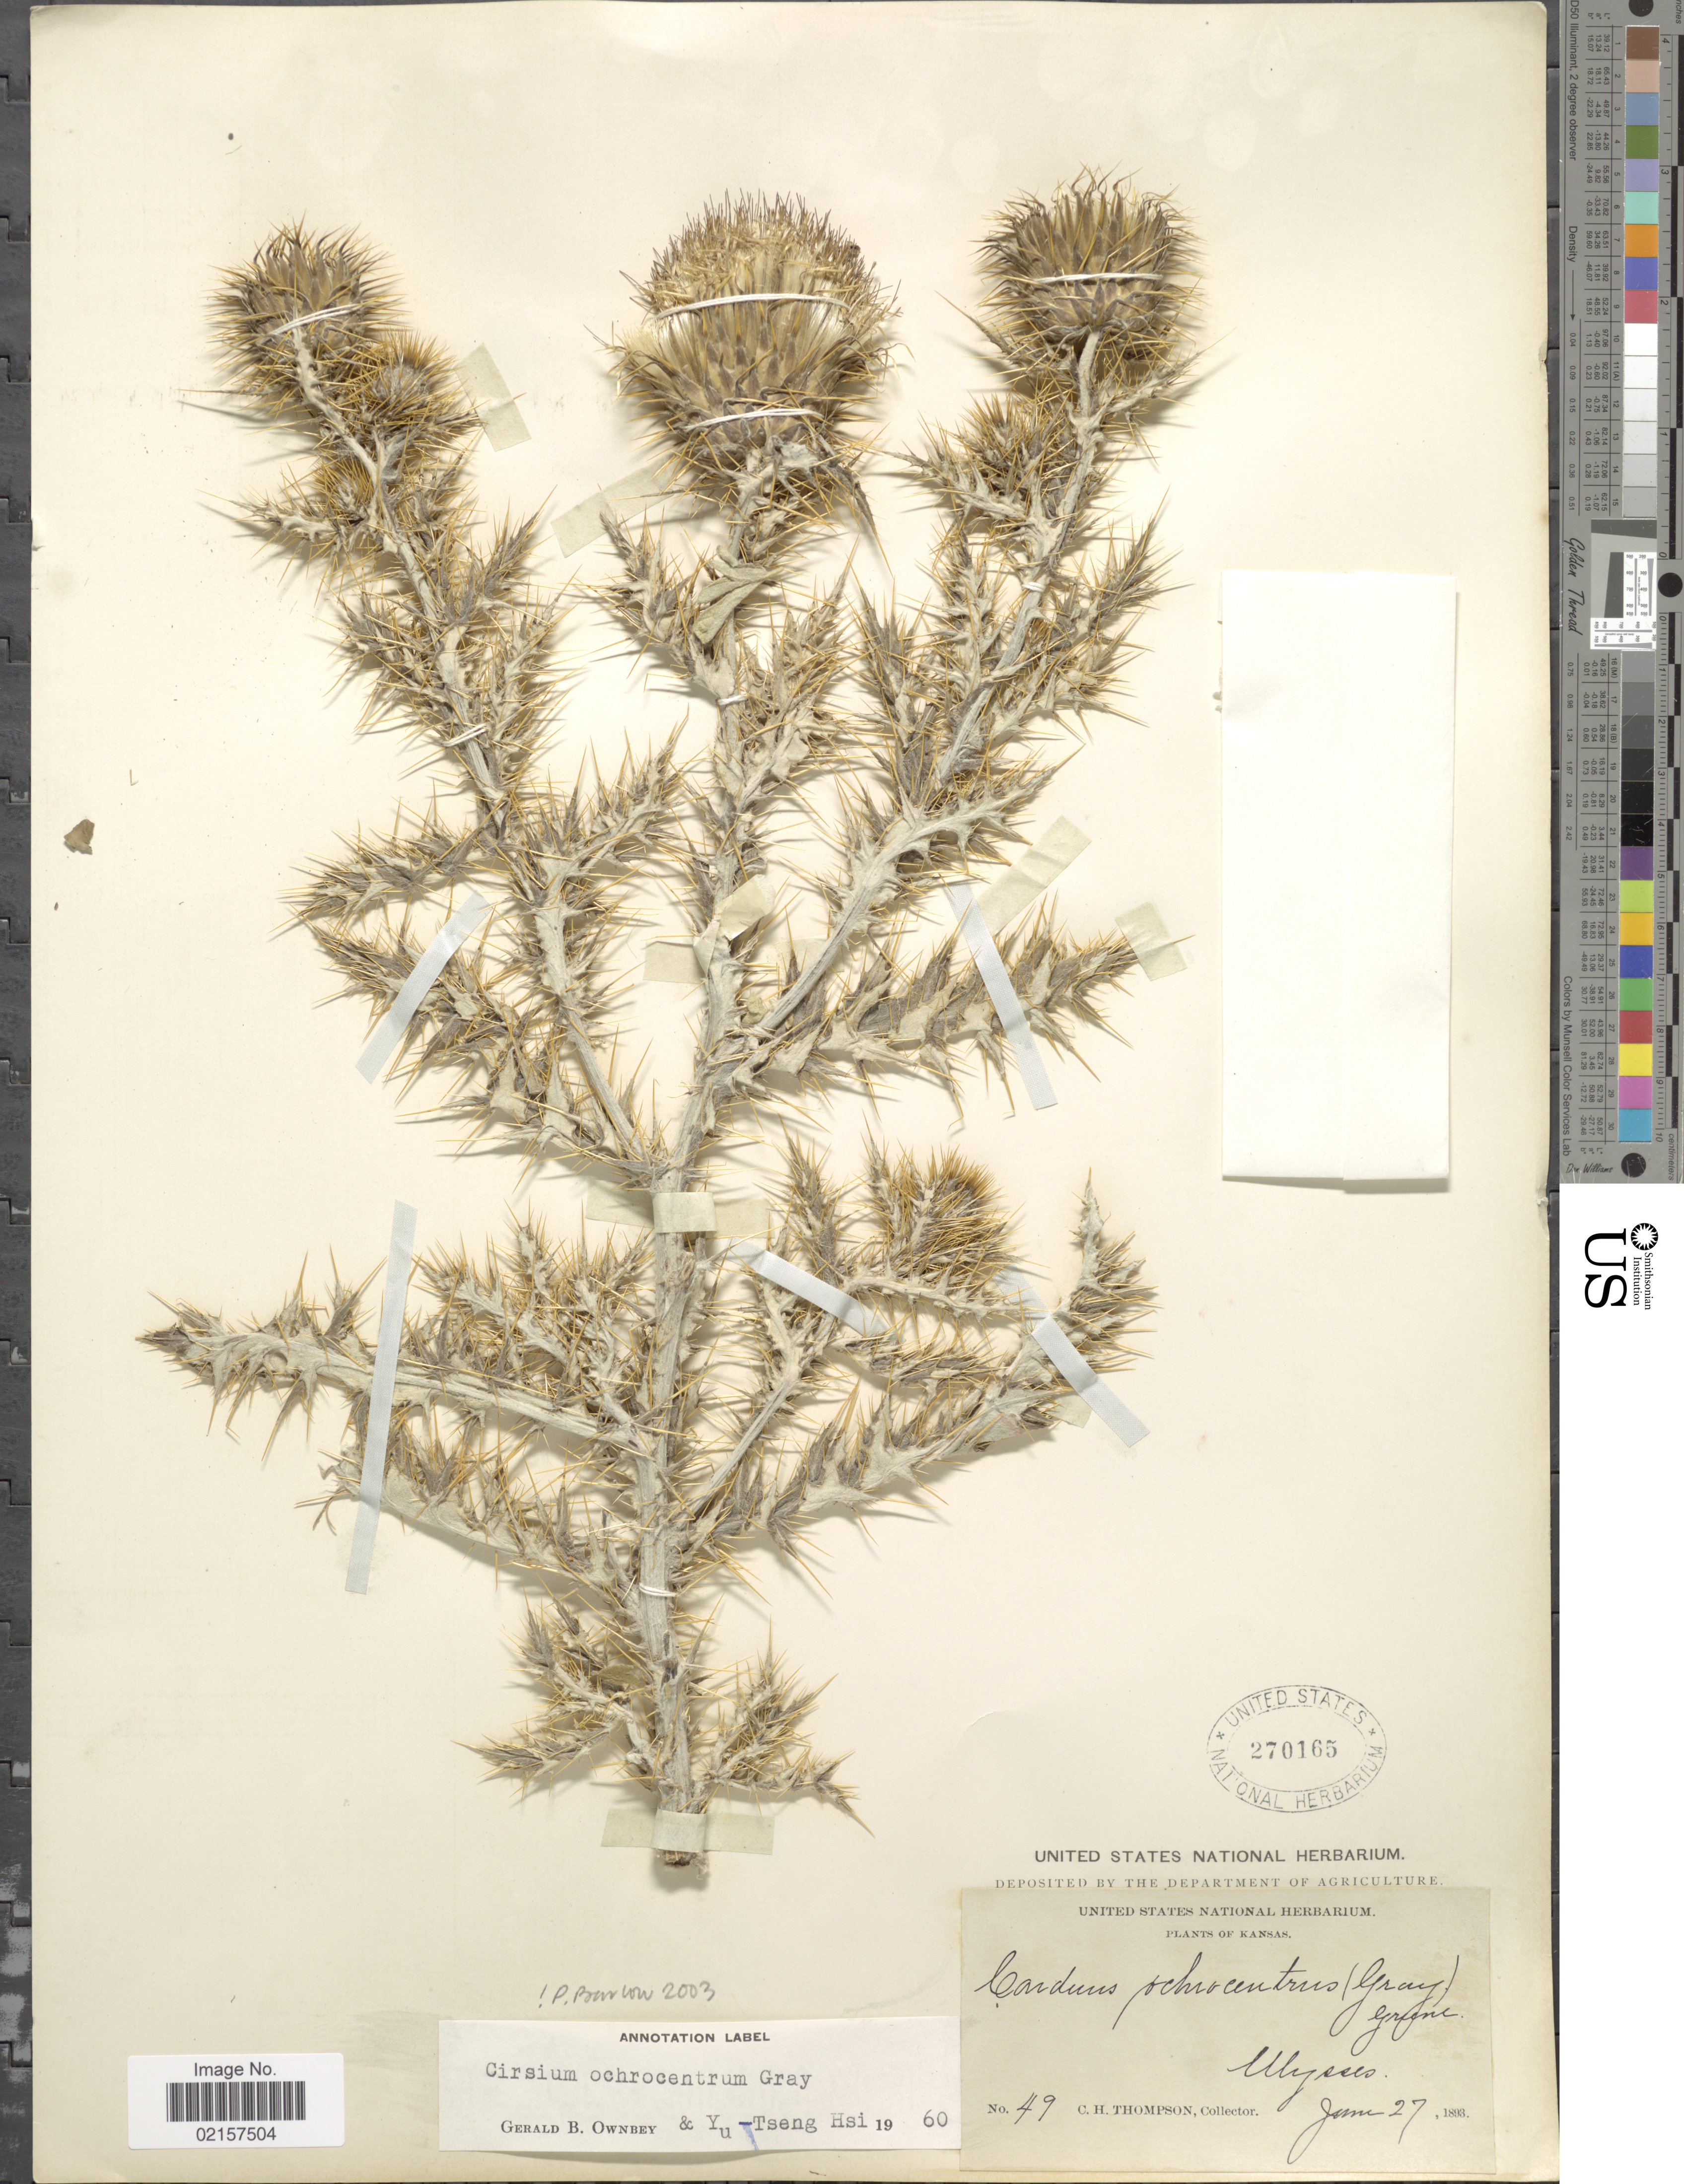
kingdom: Plantae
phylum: Tracheophyta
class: Magnoliopsida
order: Asterales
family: Asteraceae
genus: Cirsium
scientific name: Cirsium ochrocentrum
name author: A. Gray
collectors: C. H. Thompson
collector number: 49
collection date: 1893-06-27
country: United States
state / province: Kansas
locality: Ulysses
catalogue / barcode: US 270165